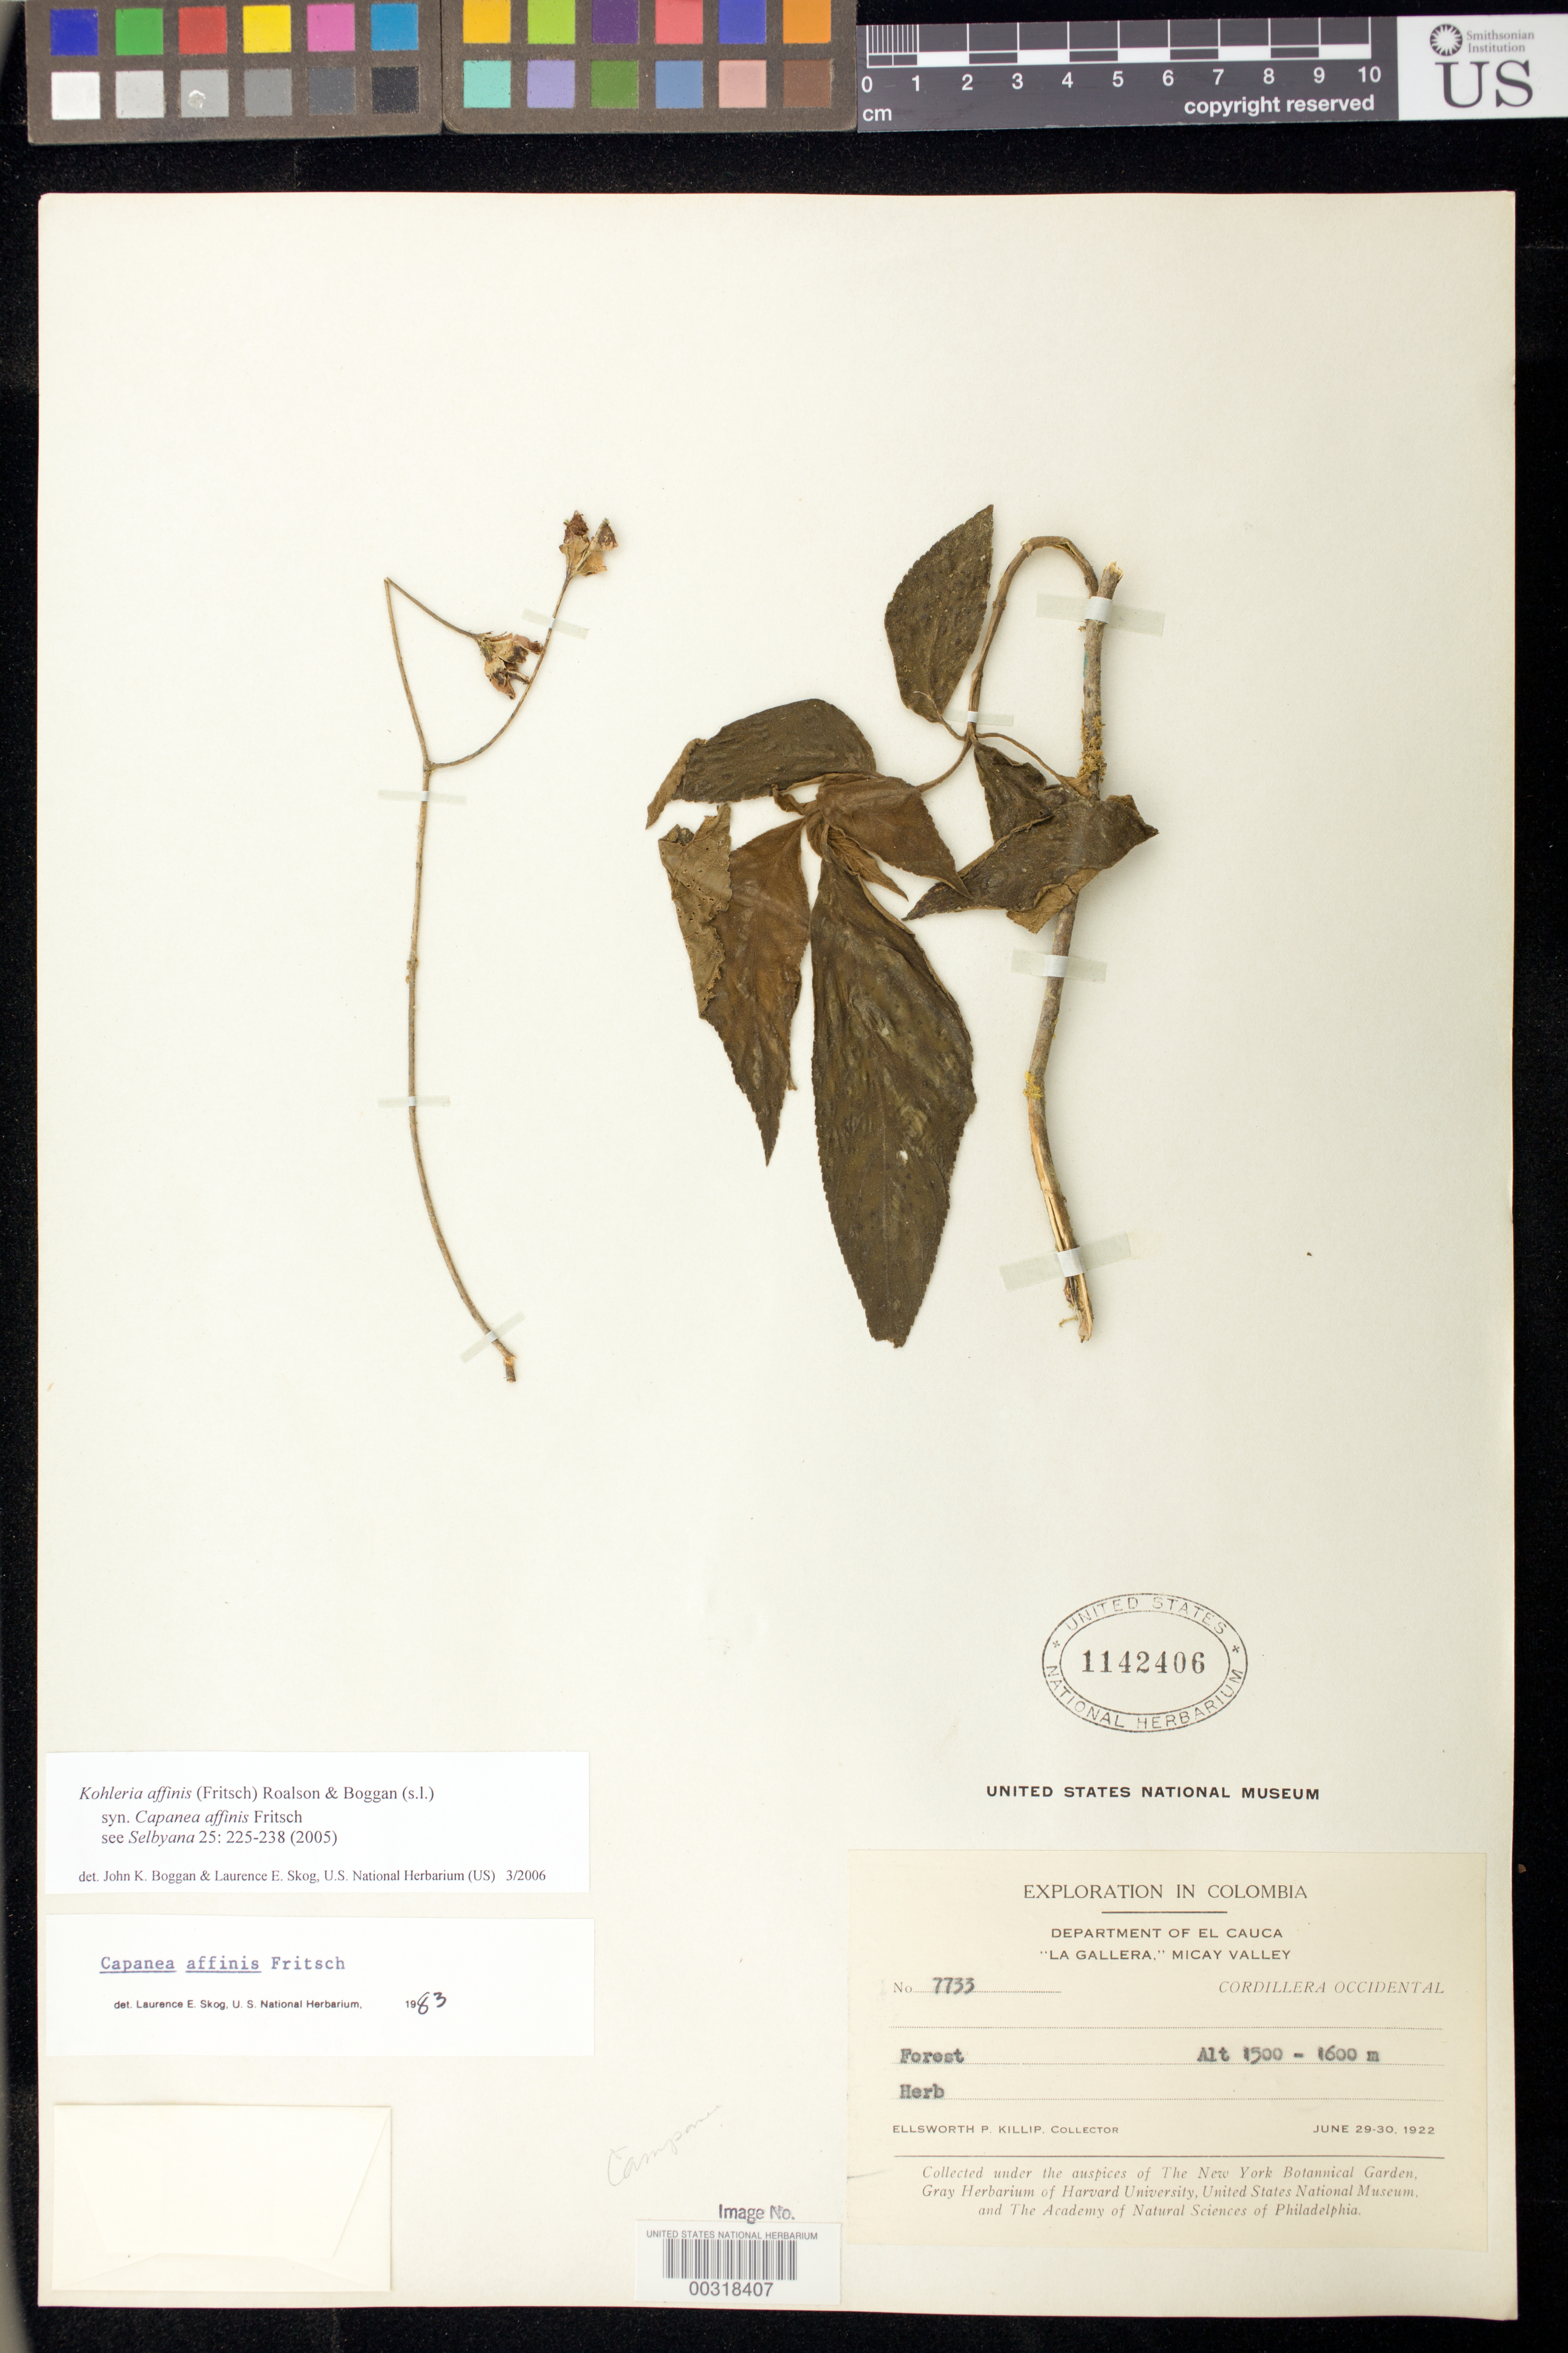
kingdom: Plantae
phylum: Tracheophyta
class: Magnoliopsida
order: Lamiales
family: Gesneriaceae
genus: Kohleria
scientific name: Kohleria affinis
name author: (Fritsch) Roalson & Boggan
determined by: Boggan, J. K.; Skog, L. E.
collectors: E. P. Killip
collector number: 7733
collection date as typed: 29-30 Jun 1922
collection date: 1922-06-29/1922-06-30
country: Colombia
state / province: Cauca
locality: La Gallera,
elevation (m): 1500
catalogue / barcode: US 1142406